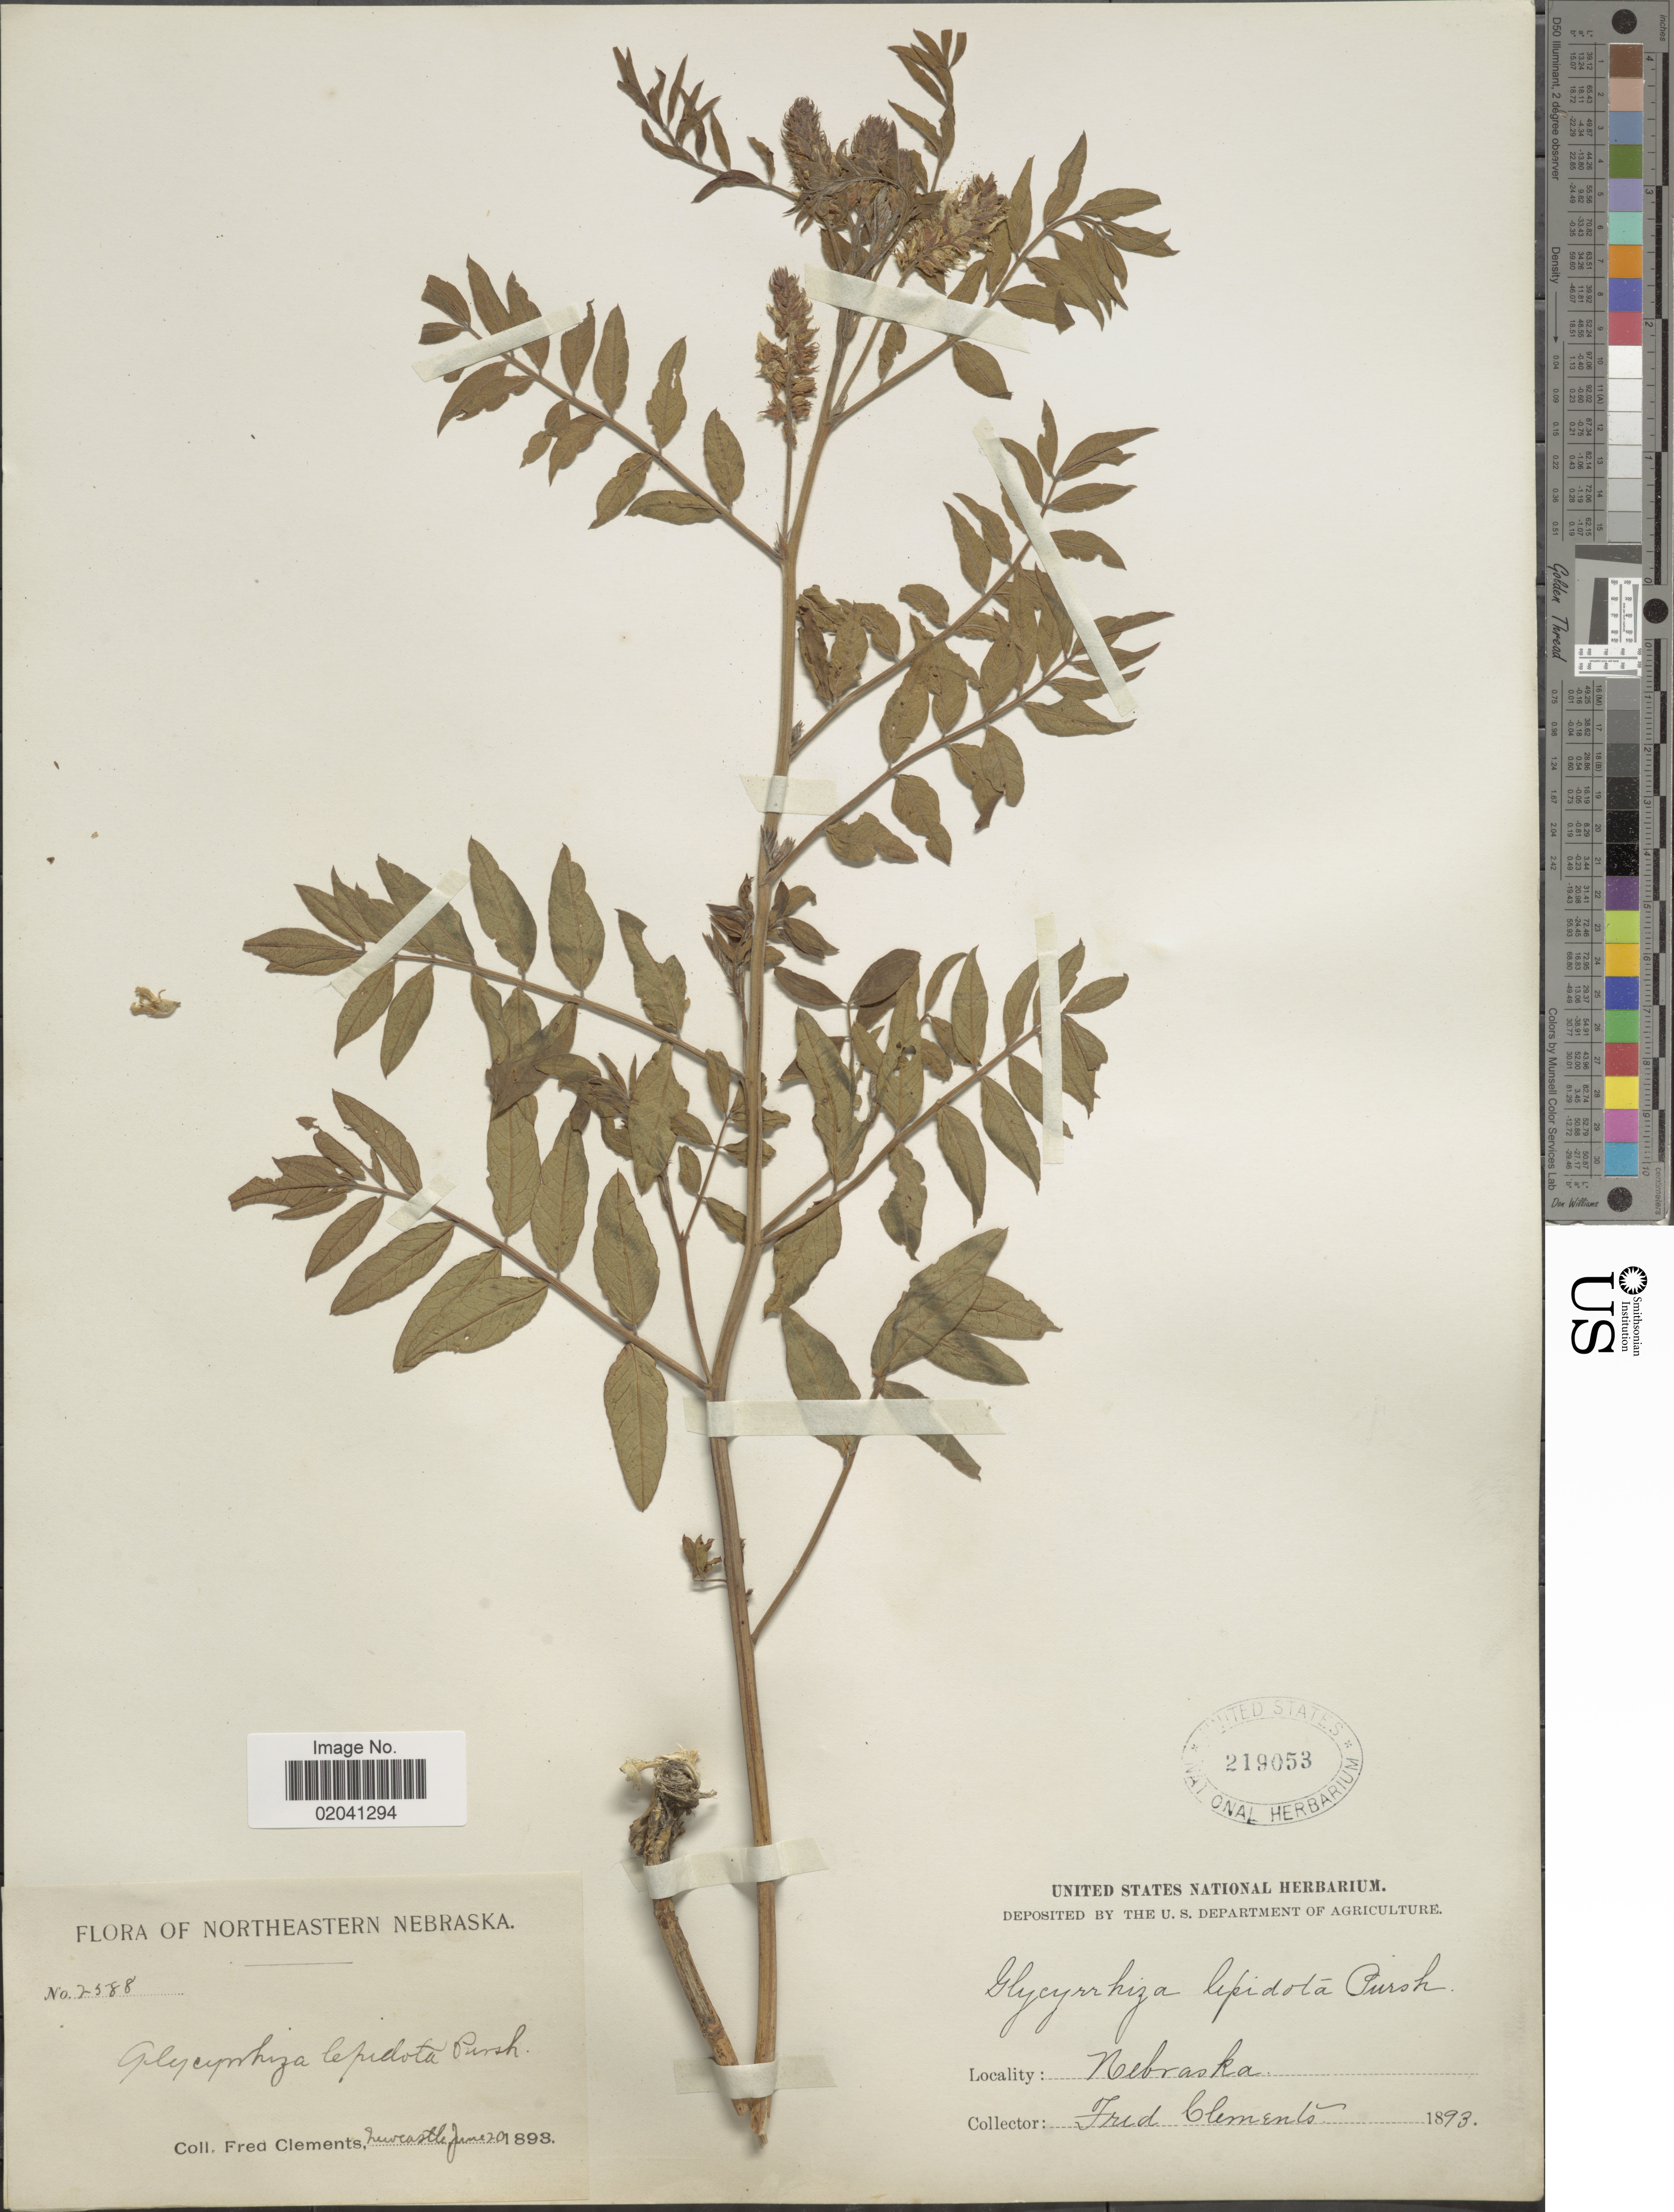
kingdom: Plantae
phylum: Tracheophyta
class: Magnoliopsida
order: Fabales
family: Fabaceae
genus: Glycyrrhiza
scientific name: Glycyrrhiza lepidota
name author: Pursh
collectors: F. Clements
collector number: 2588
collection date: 1893-06-20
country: United States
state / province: Nebraska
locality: Northeastern Nebraska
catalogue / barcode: US 219053